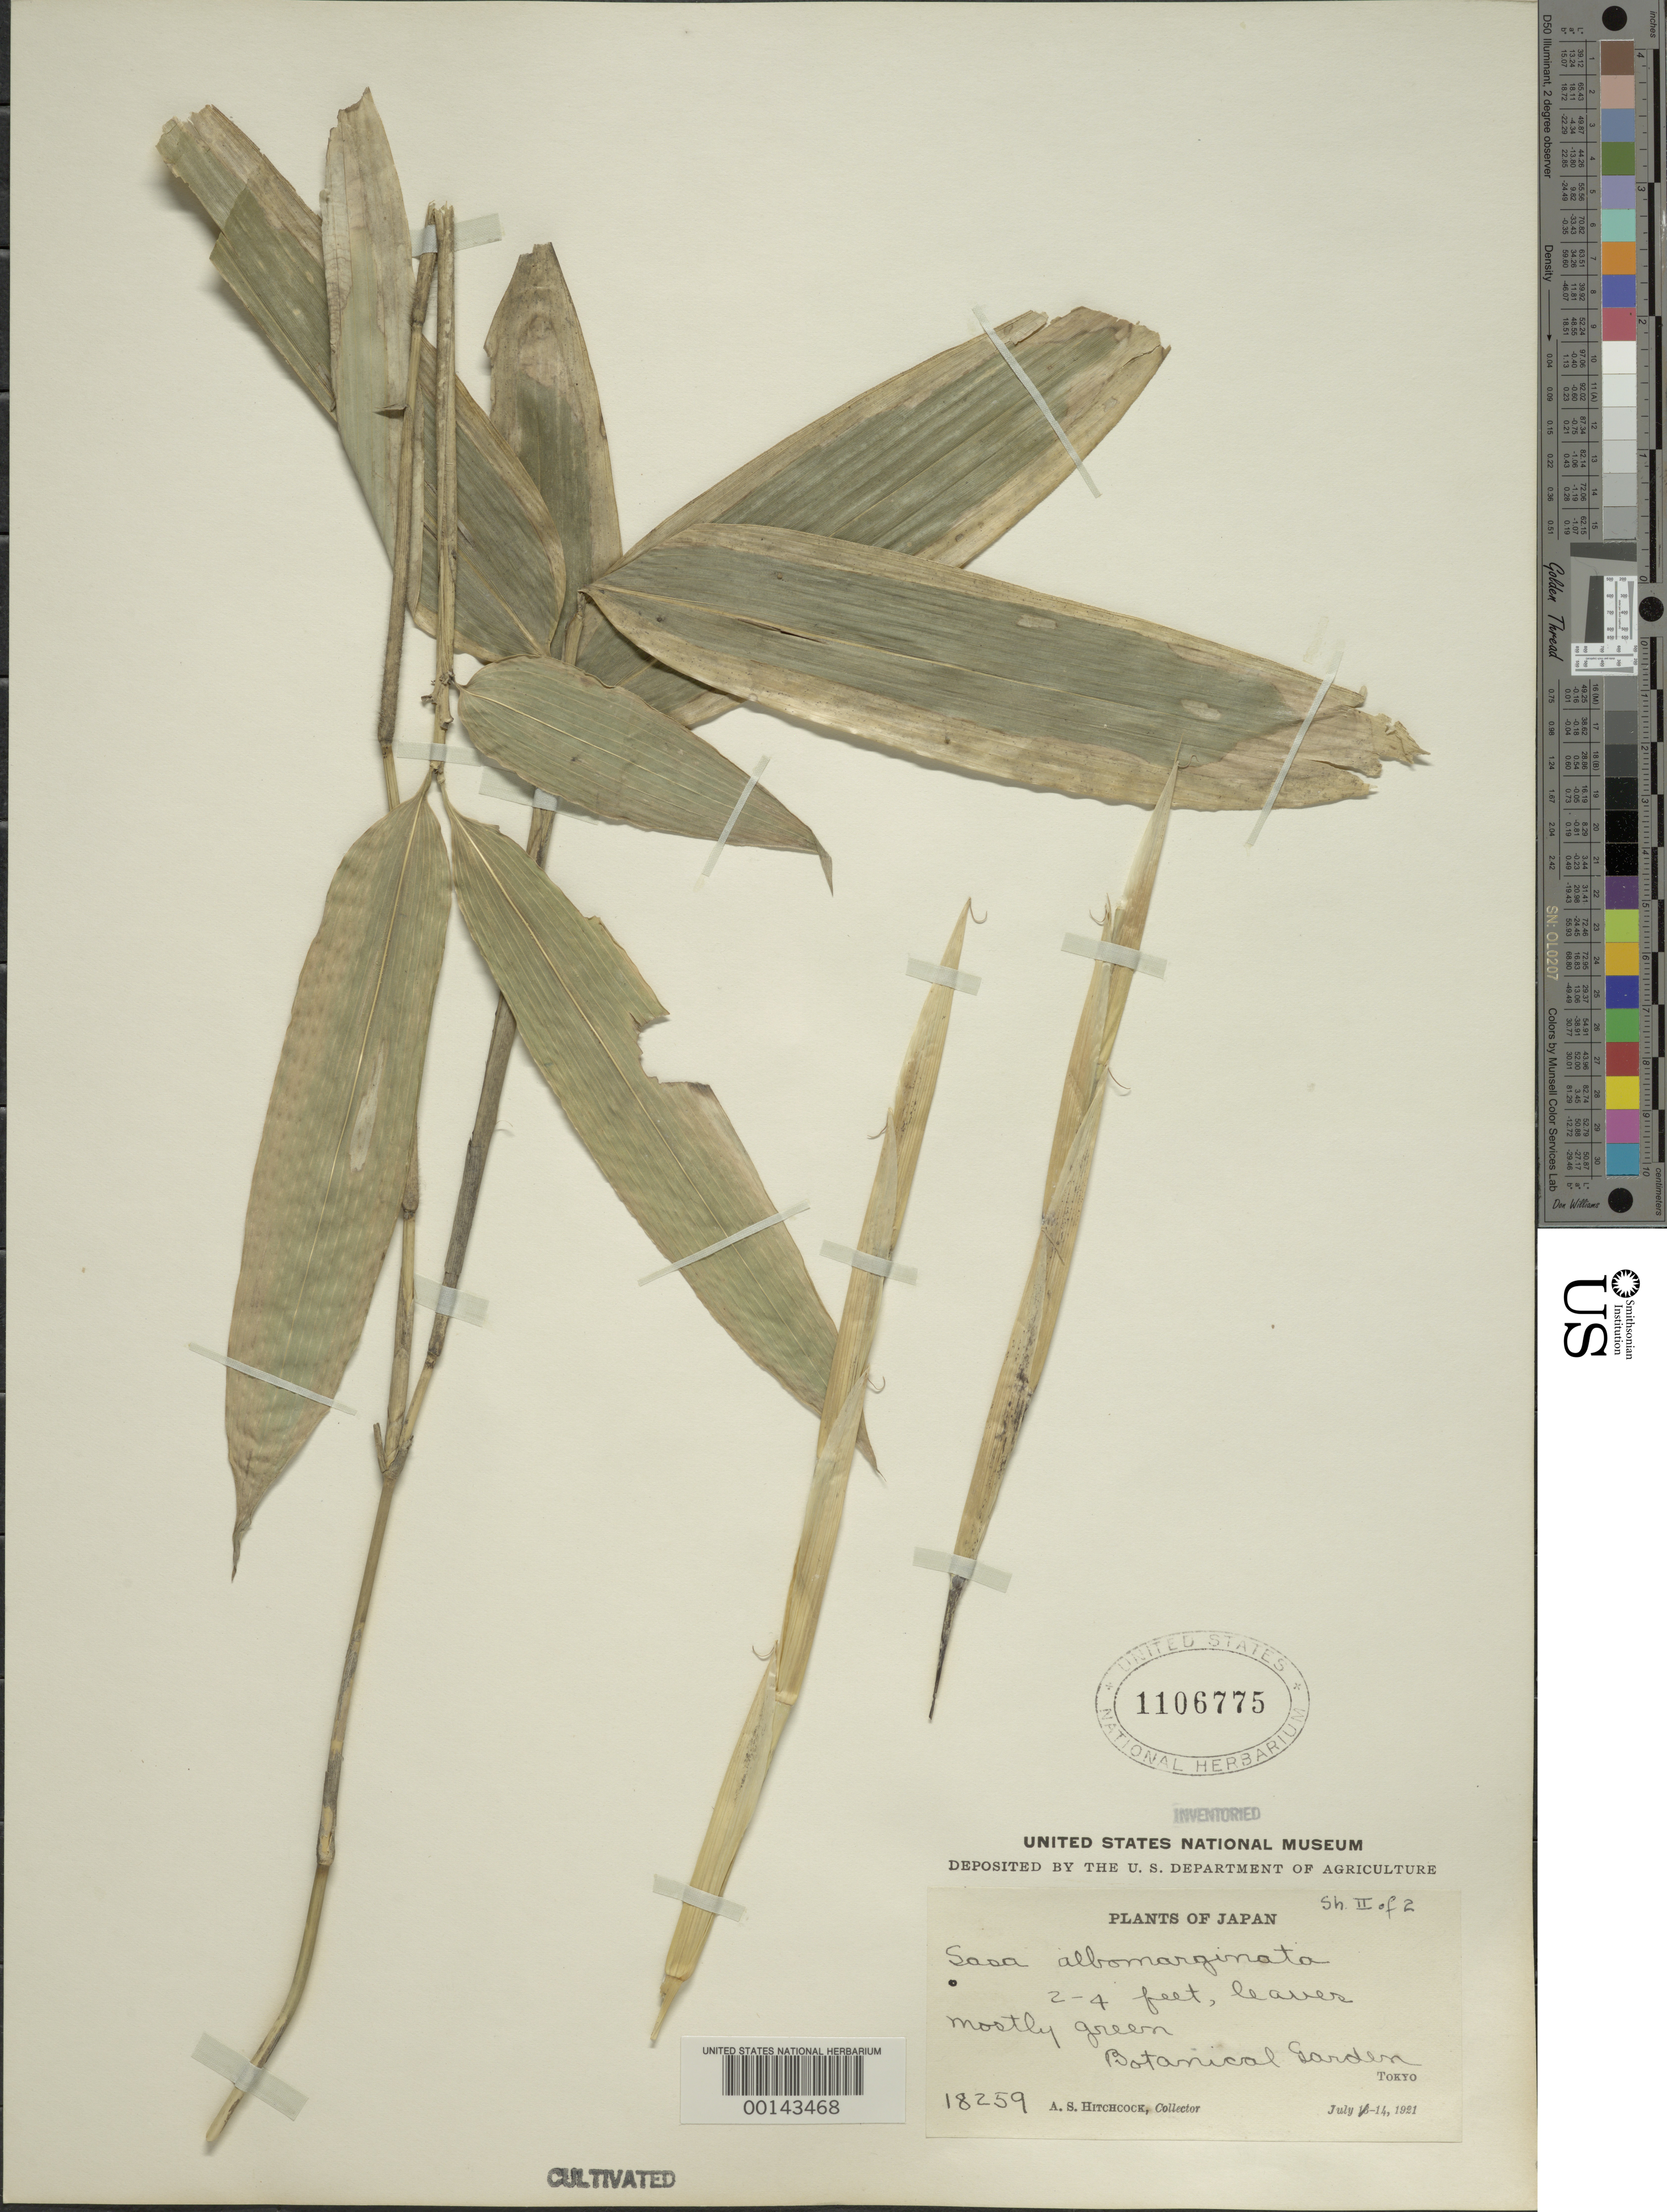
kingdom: Plantae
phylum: Tracheophyta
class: Liliopsida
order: Poales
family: Poaceae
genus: Sasa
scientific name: Sasa veitchii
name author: (Carrière) Rehder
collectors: A. S. Hitchcock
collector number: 18259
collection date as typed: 14 Jul 1921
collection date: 1921-07-14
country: Japan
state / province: Tokyo, Federal City of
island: Honshu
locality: Botanic garden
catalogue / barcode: US 1106775